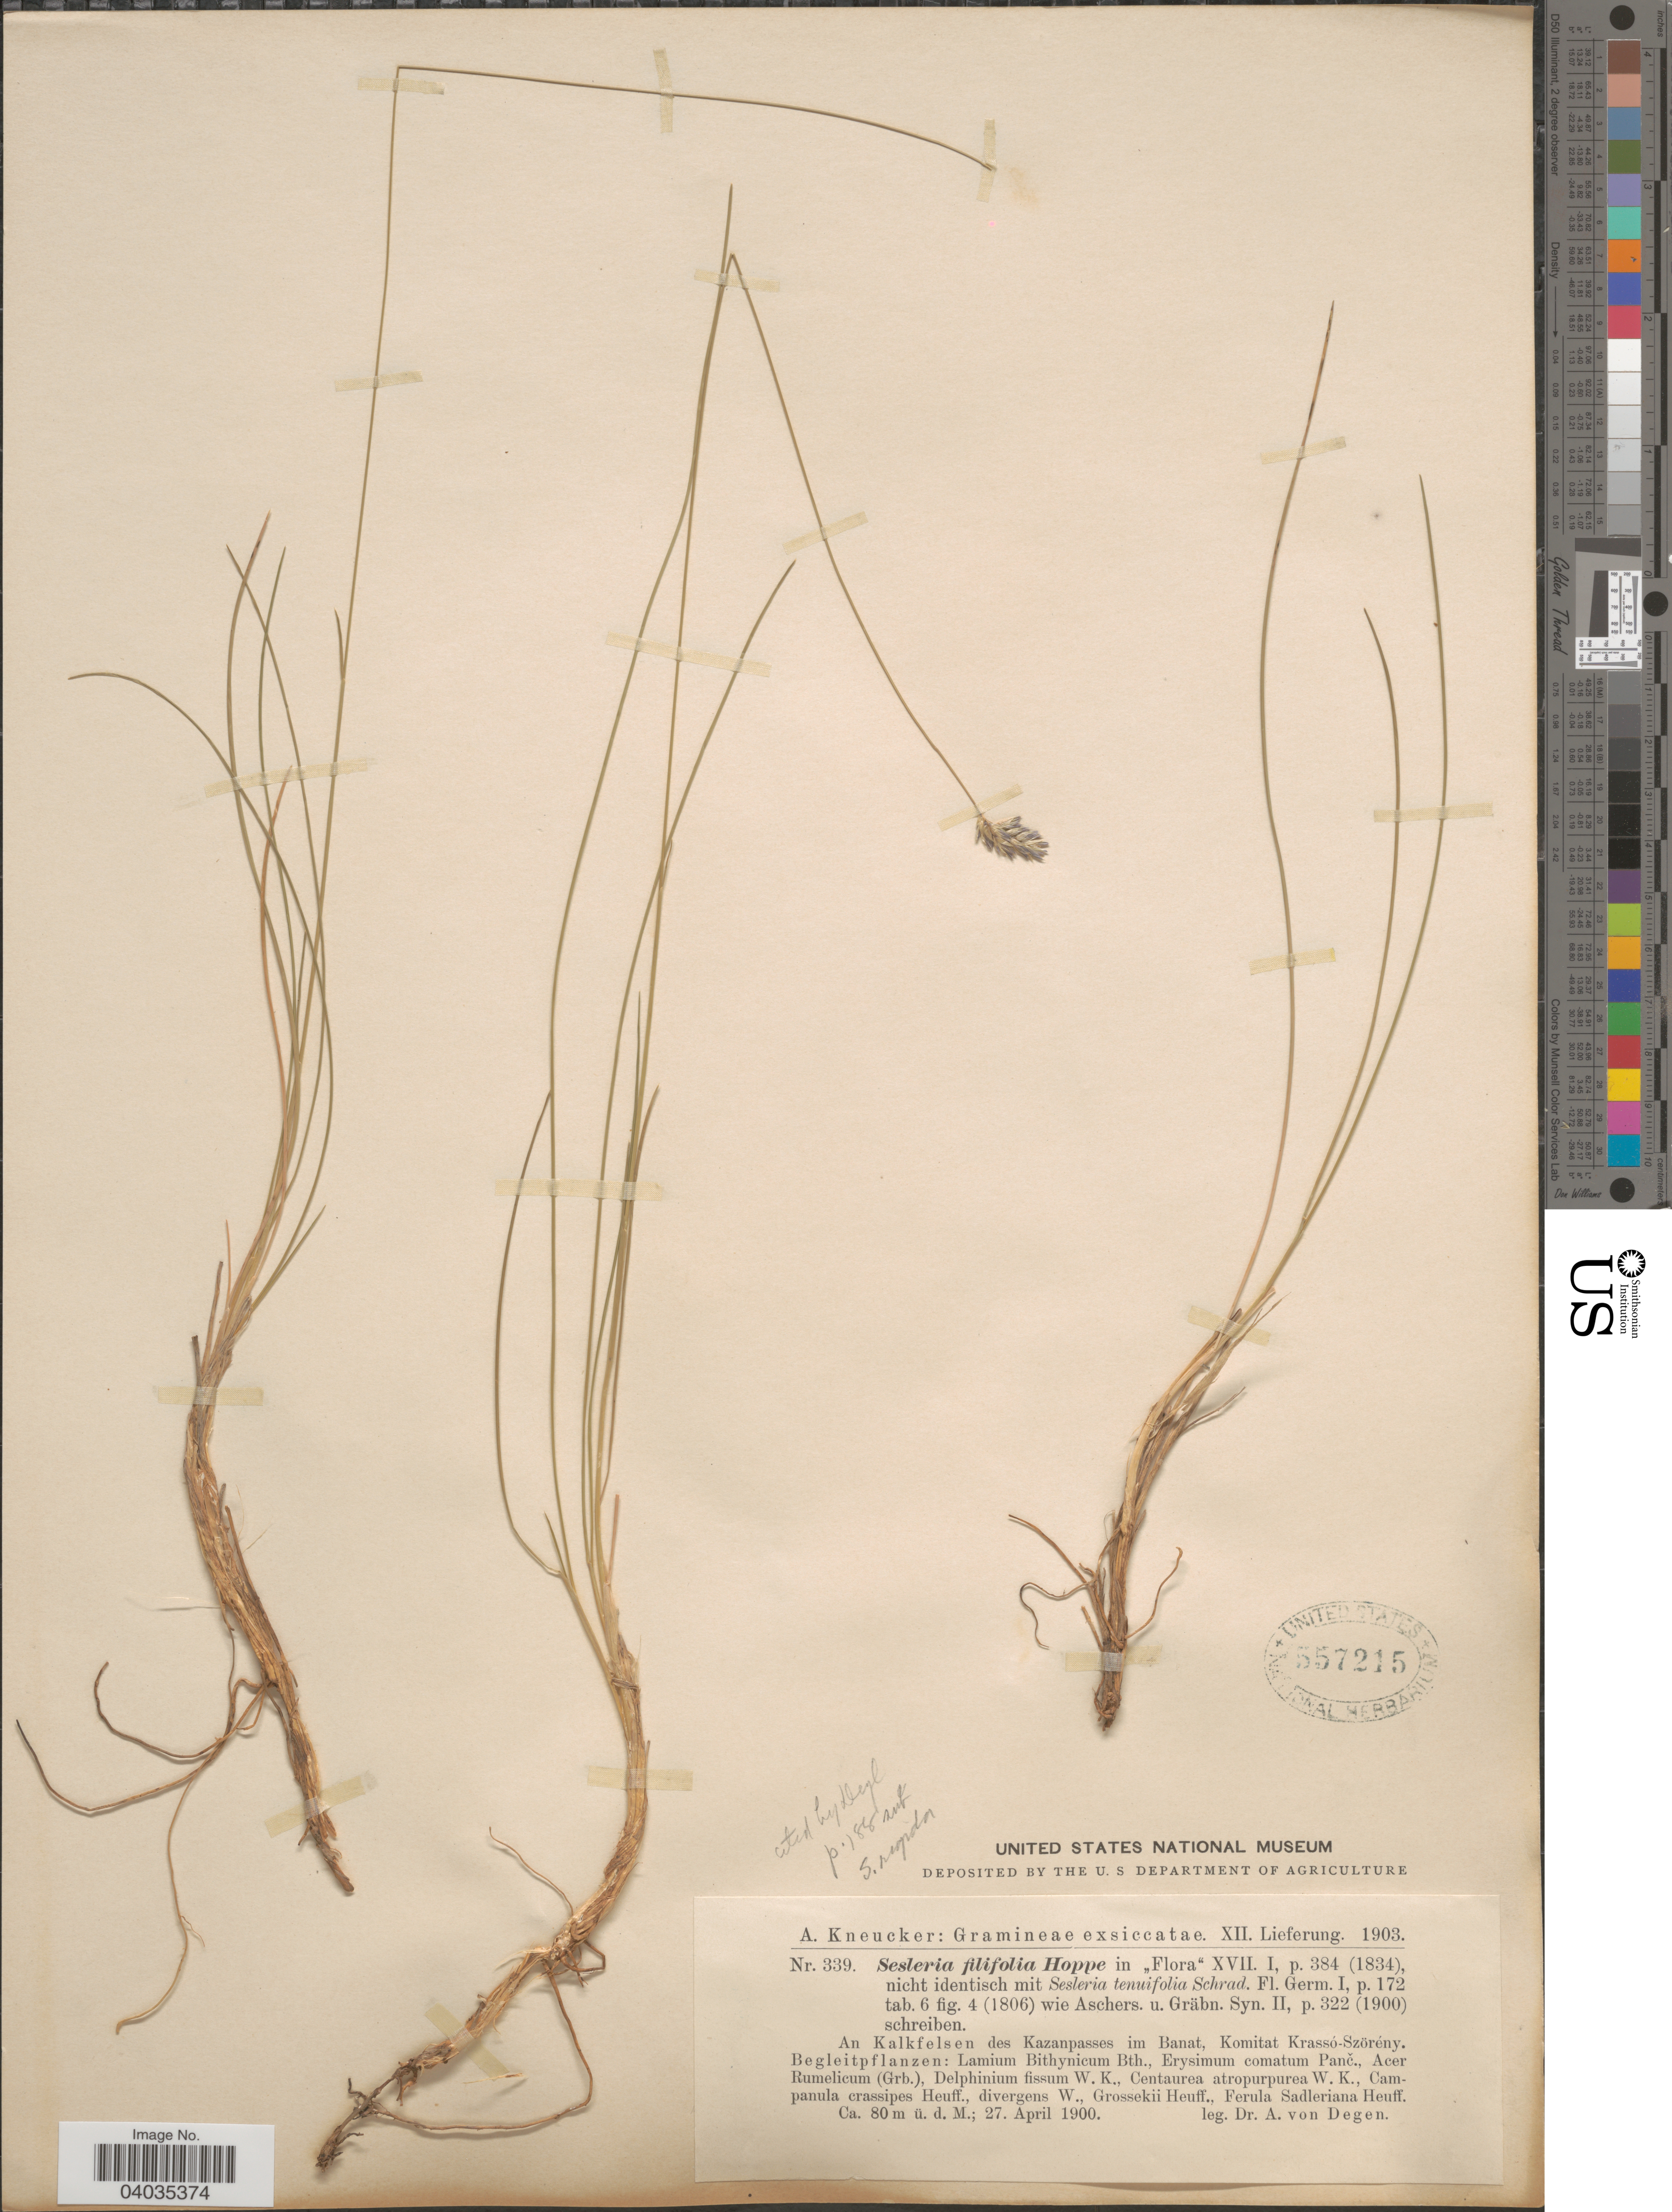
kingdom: Plantae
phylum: Tracheophyta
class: Liliopsida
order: Poales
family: Poaceae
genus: Sesleria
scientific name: Sesleria rigida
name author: Heuff. ex Rchb.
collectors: A. von Degen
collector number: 339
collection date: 1900-04-27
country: Romania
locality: An Kalkfelsen des Kazanpasses im Banat, Komitat Krassó-Szörény.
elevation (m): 80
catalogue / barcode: US 557215